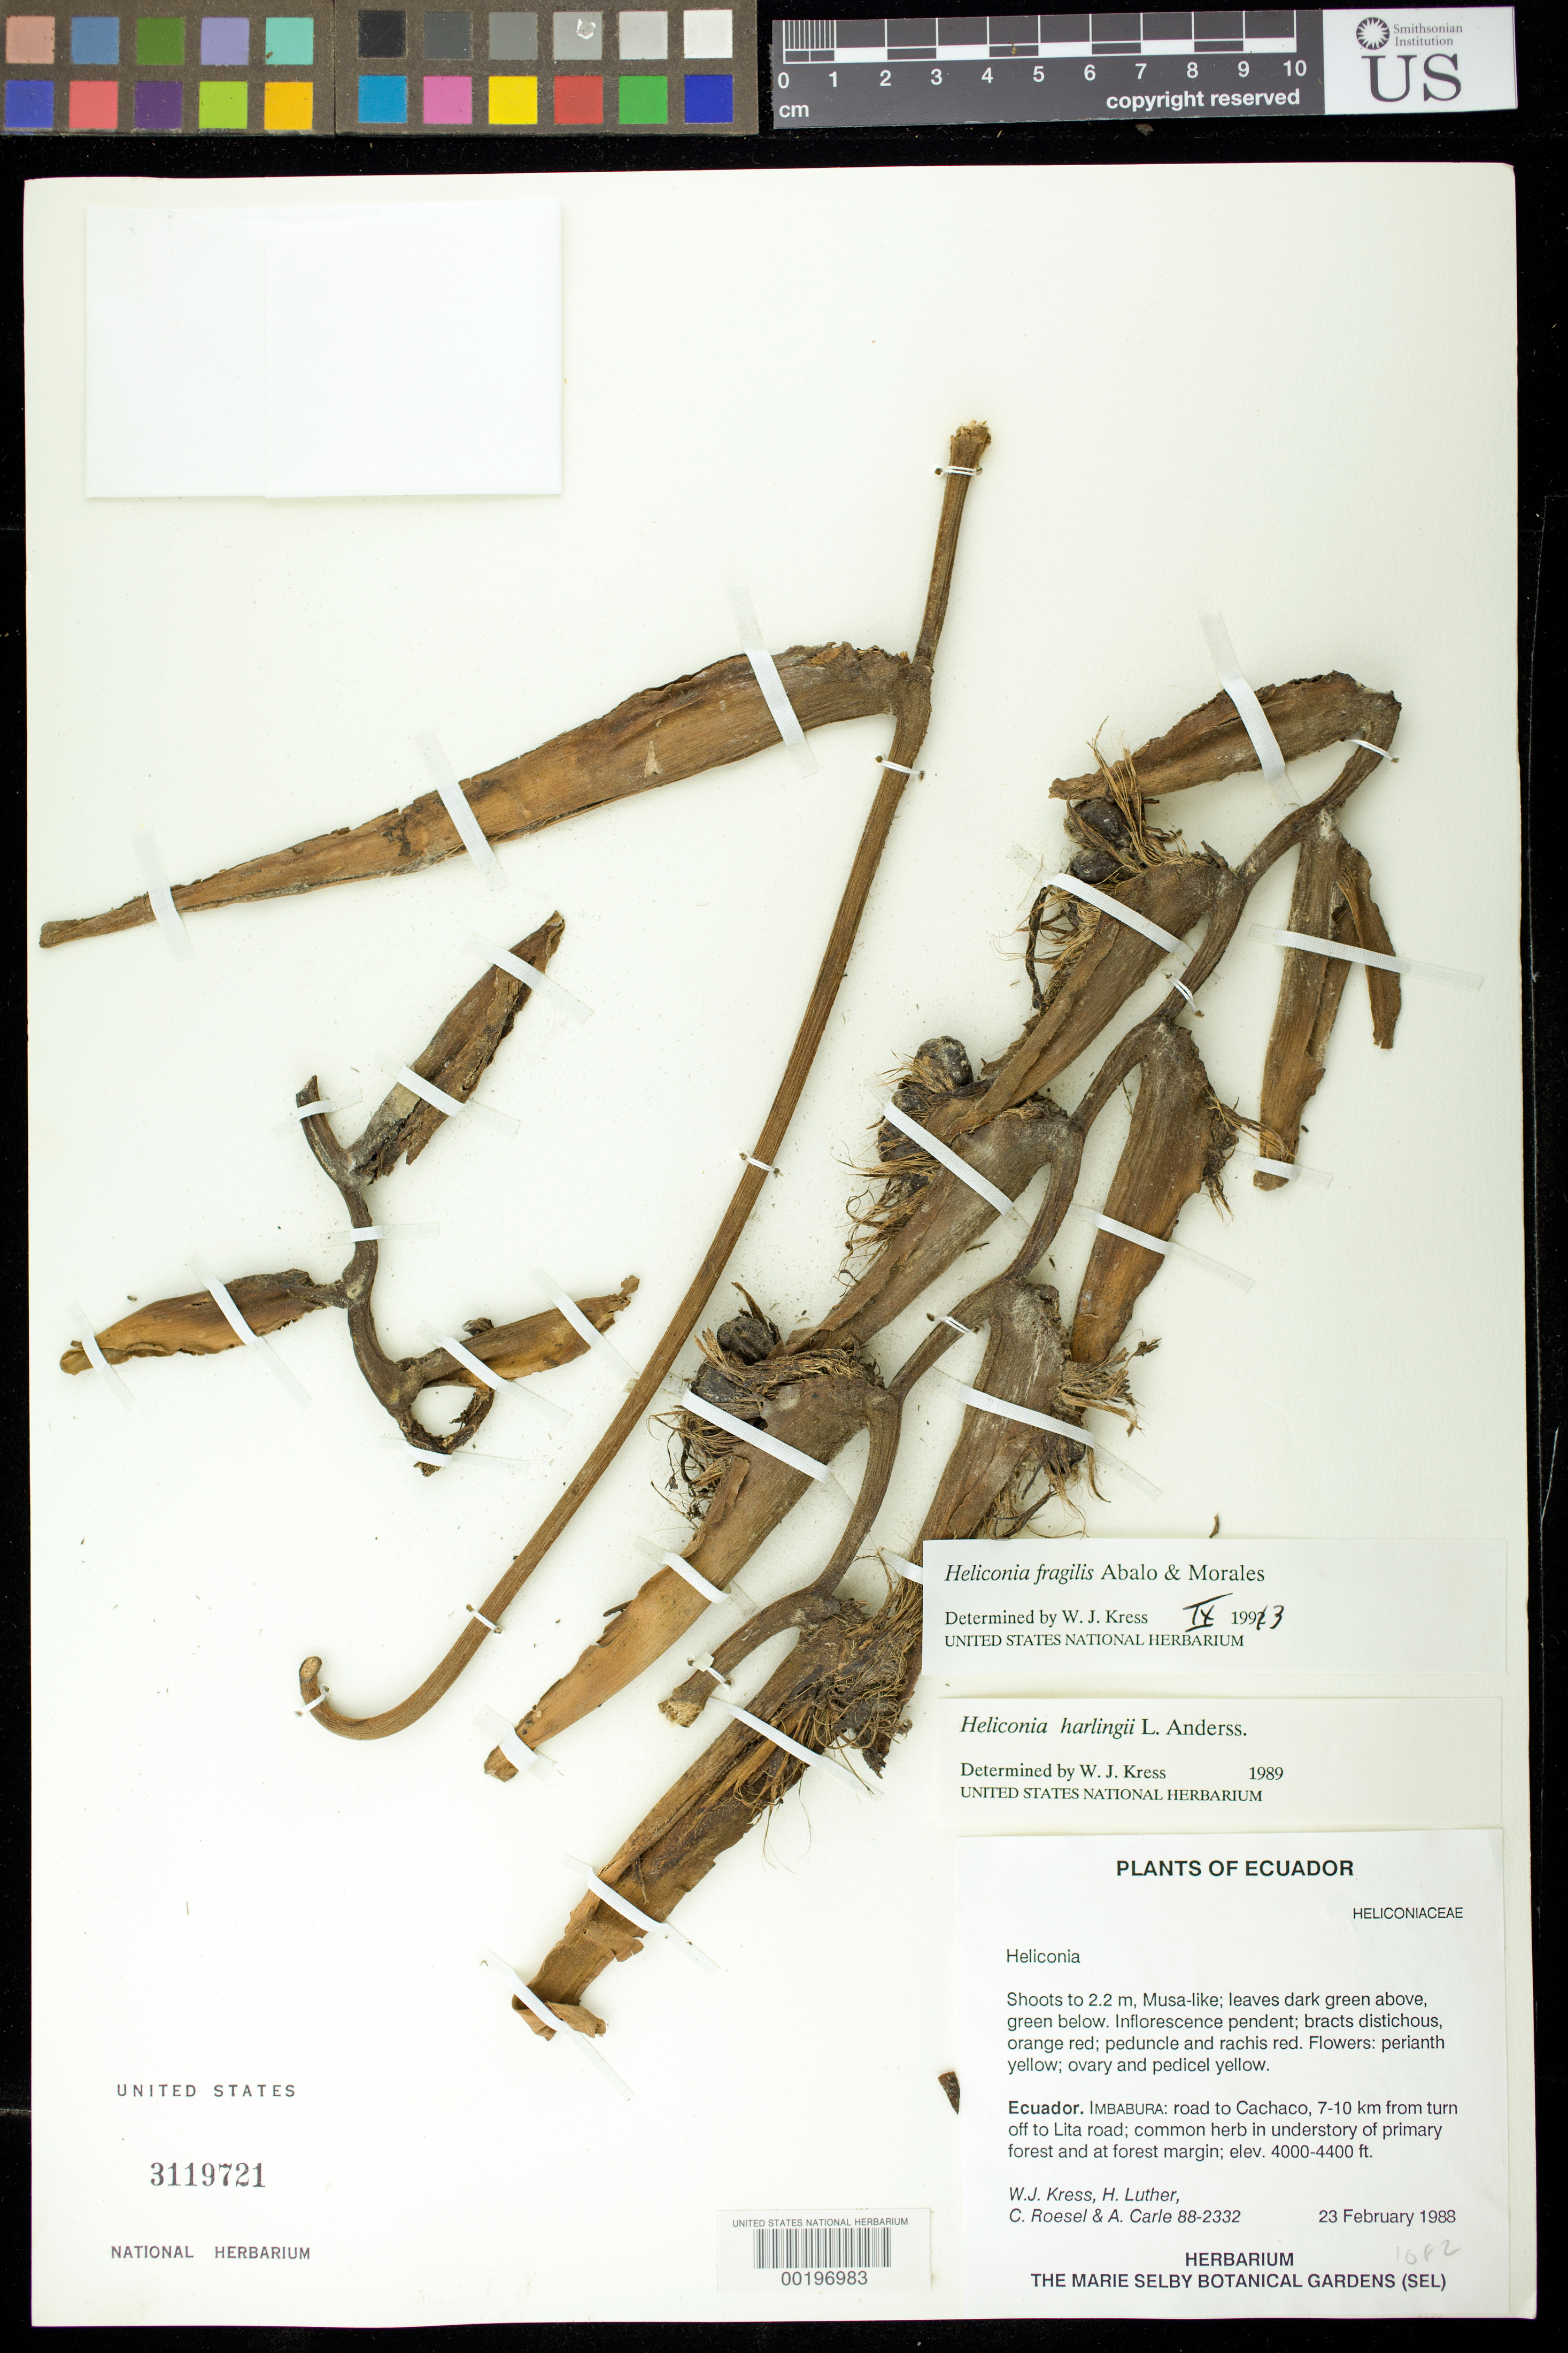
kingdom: Plantae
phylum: Tracheophyta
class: Liliopsida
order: Zingiberales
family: Heliconiaceae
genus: Heliconia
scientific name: Heliconia fragilis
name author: Abalo & G. Morales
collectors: W. J. Kress, Harry E. Luther, C. S. Roesel & A. Carle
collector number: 88-2332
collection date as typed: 23 Feb 1988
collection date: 1988-02-23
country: Ecuador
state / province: Imbabura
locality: Road to Cachaco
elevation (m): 1219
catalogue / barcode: US 3119721